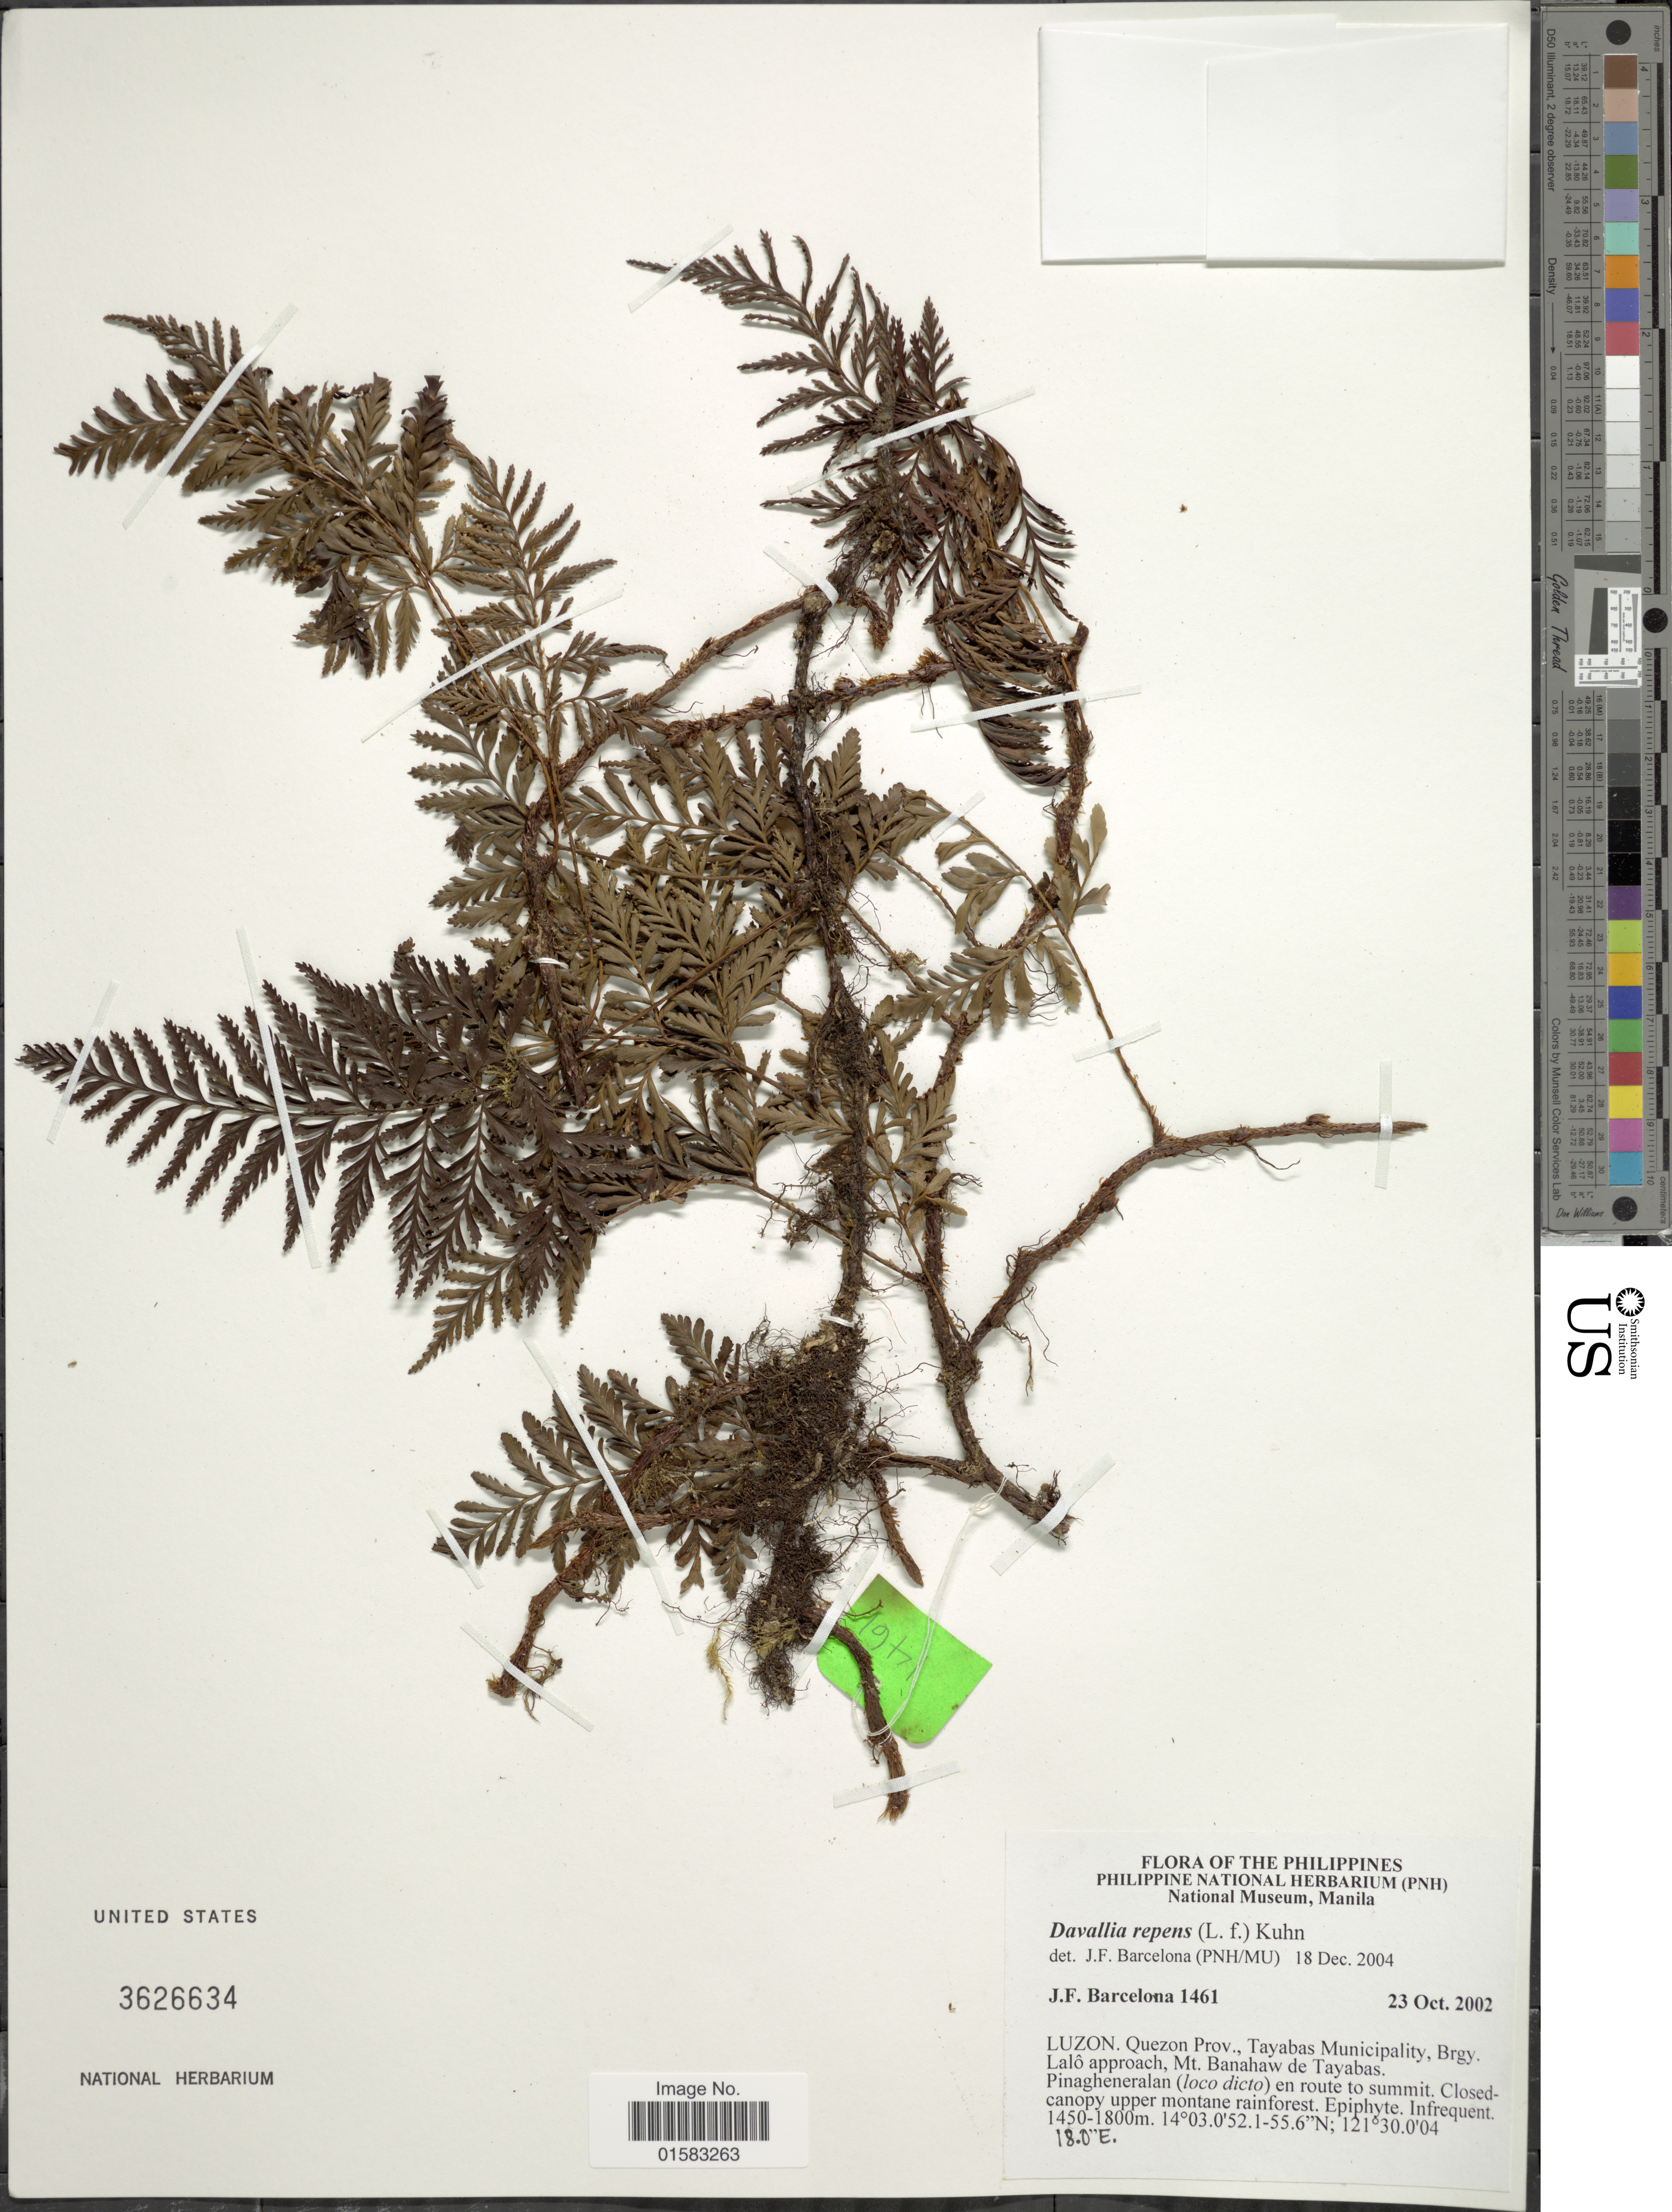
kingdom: Plantae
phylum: Tracheophyta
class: Polypodiopsida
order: Polypodiales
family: Davalliaceae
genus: Davallia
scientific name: Davallia repens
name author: (L. f.) Kuhn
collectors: J. F. Barcelona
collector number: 1461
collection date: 2002-10-23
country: Philippines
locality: Luzon, Quezon Prov., Tayabas Municipality, Lalo approach, Mt. Banahew de Tayabas, Pinagheneralan (Loco dictam) en route to summit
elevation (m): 1450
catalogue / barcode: US 3626634